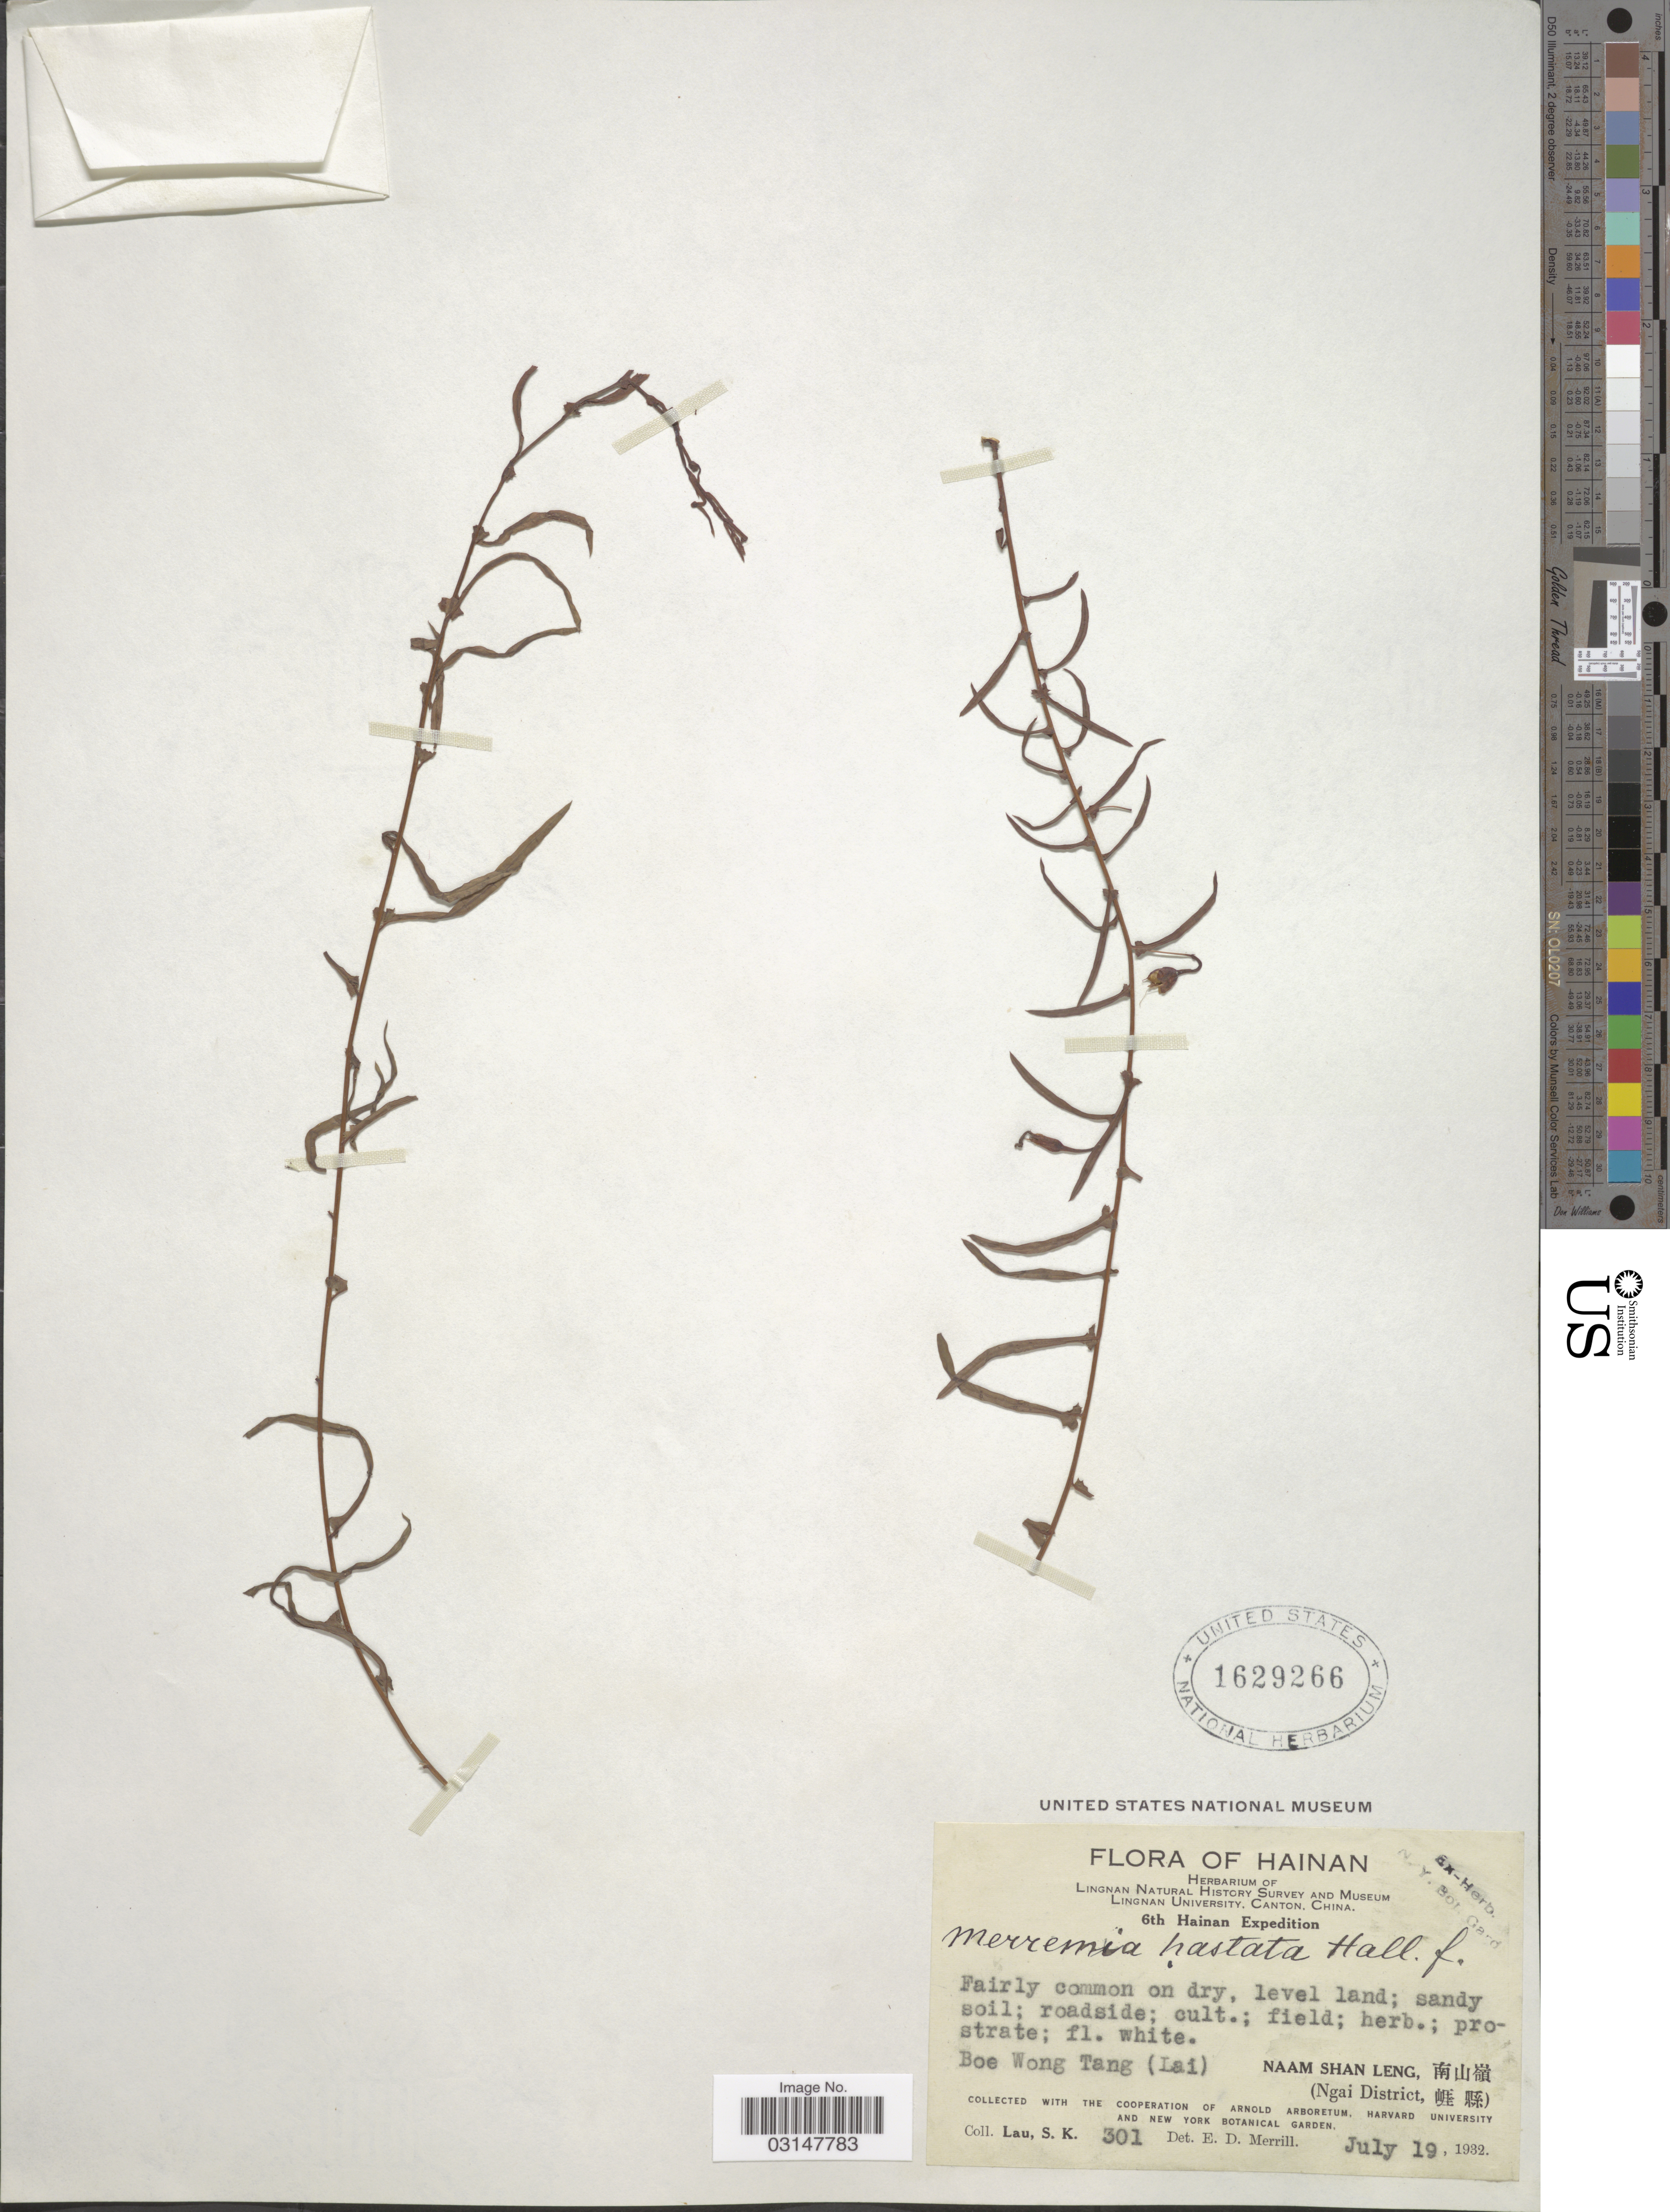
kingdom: Plantae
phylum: Tracheophyta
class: Magnoliopsida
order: Solanales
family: Convolvulaceae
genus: Xenostegia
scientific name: Xenostegia tridentata subsp. hastata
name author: (Ooststr.) Parmar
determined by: Strong, Mark T., (BOT), Smithsonian Institution - National Museum of Natural History (UNITED STATES)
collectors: S. K. Lau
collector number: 301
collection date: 1932-07-19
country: China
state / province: Hainan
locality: Boe Wong Tang (Lai). Naam Shan Leng. (Ngai District).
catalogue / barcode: US 1629266